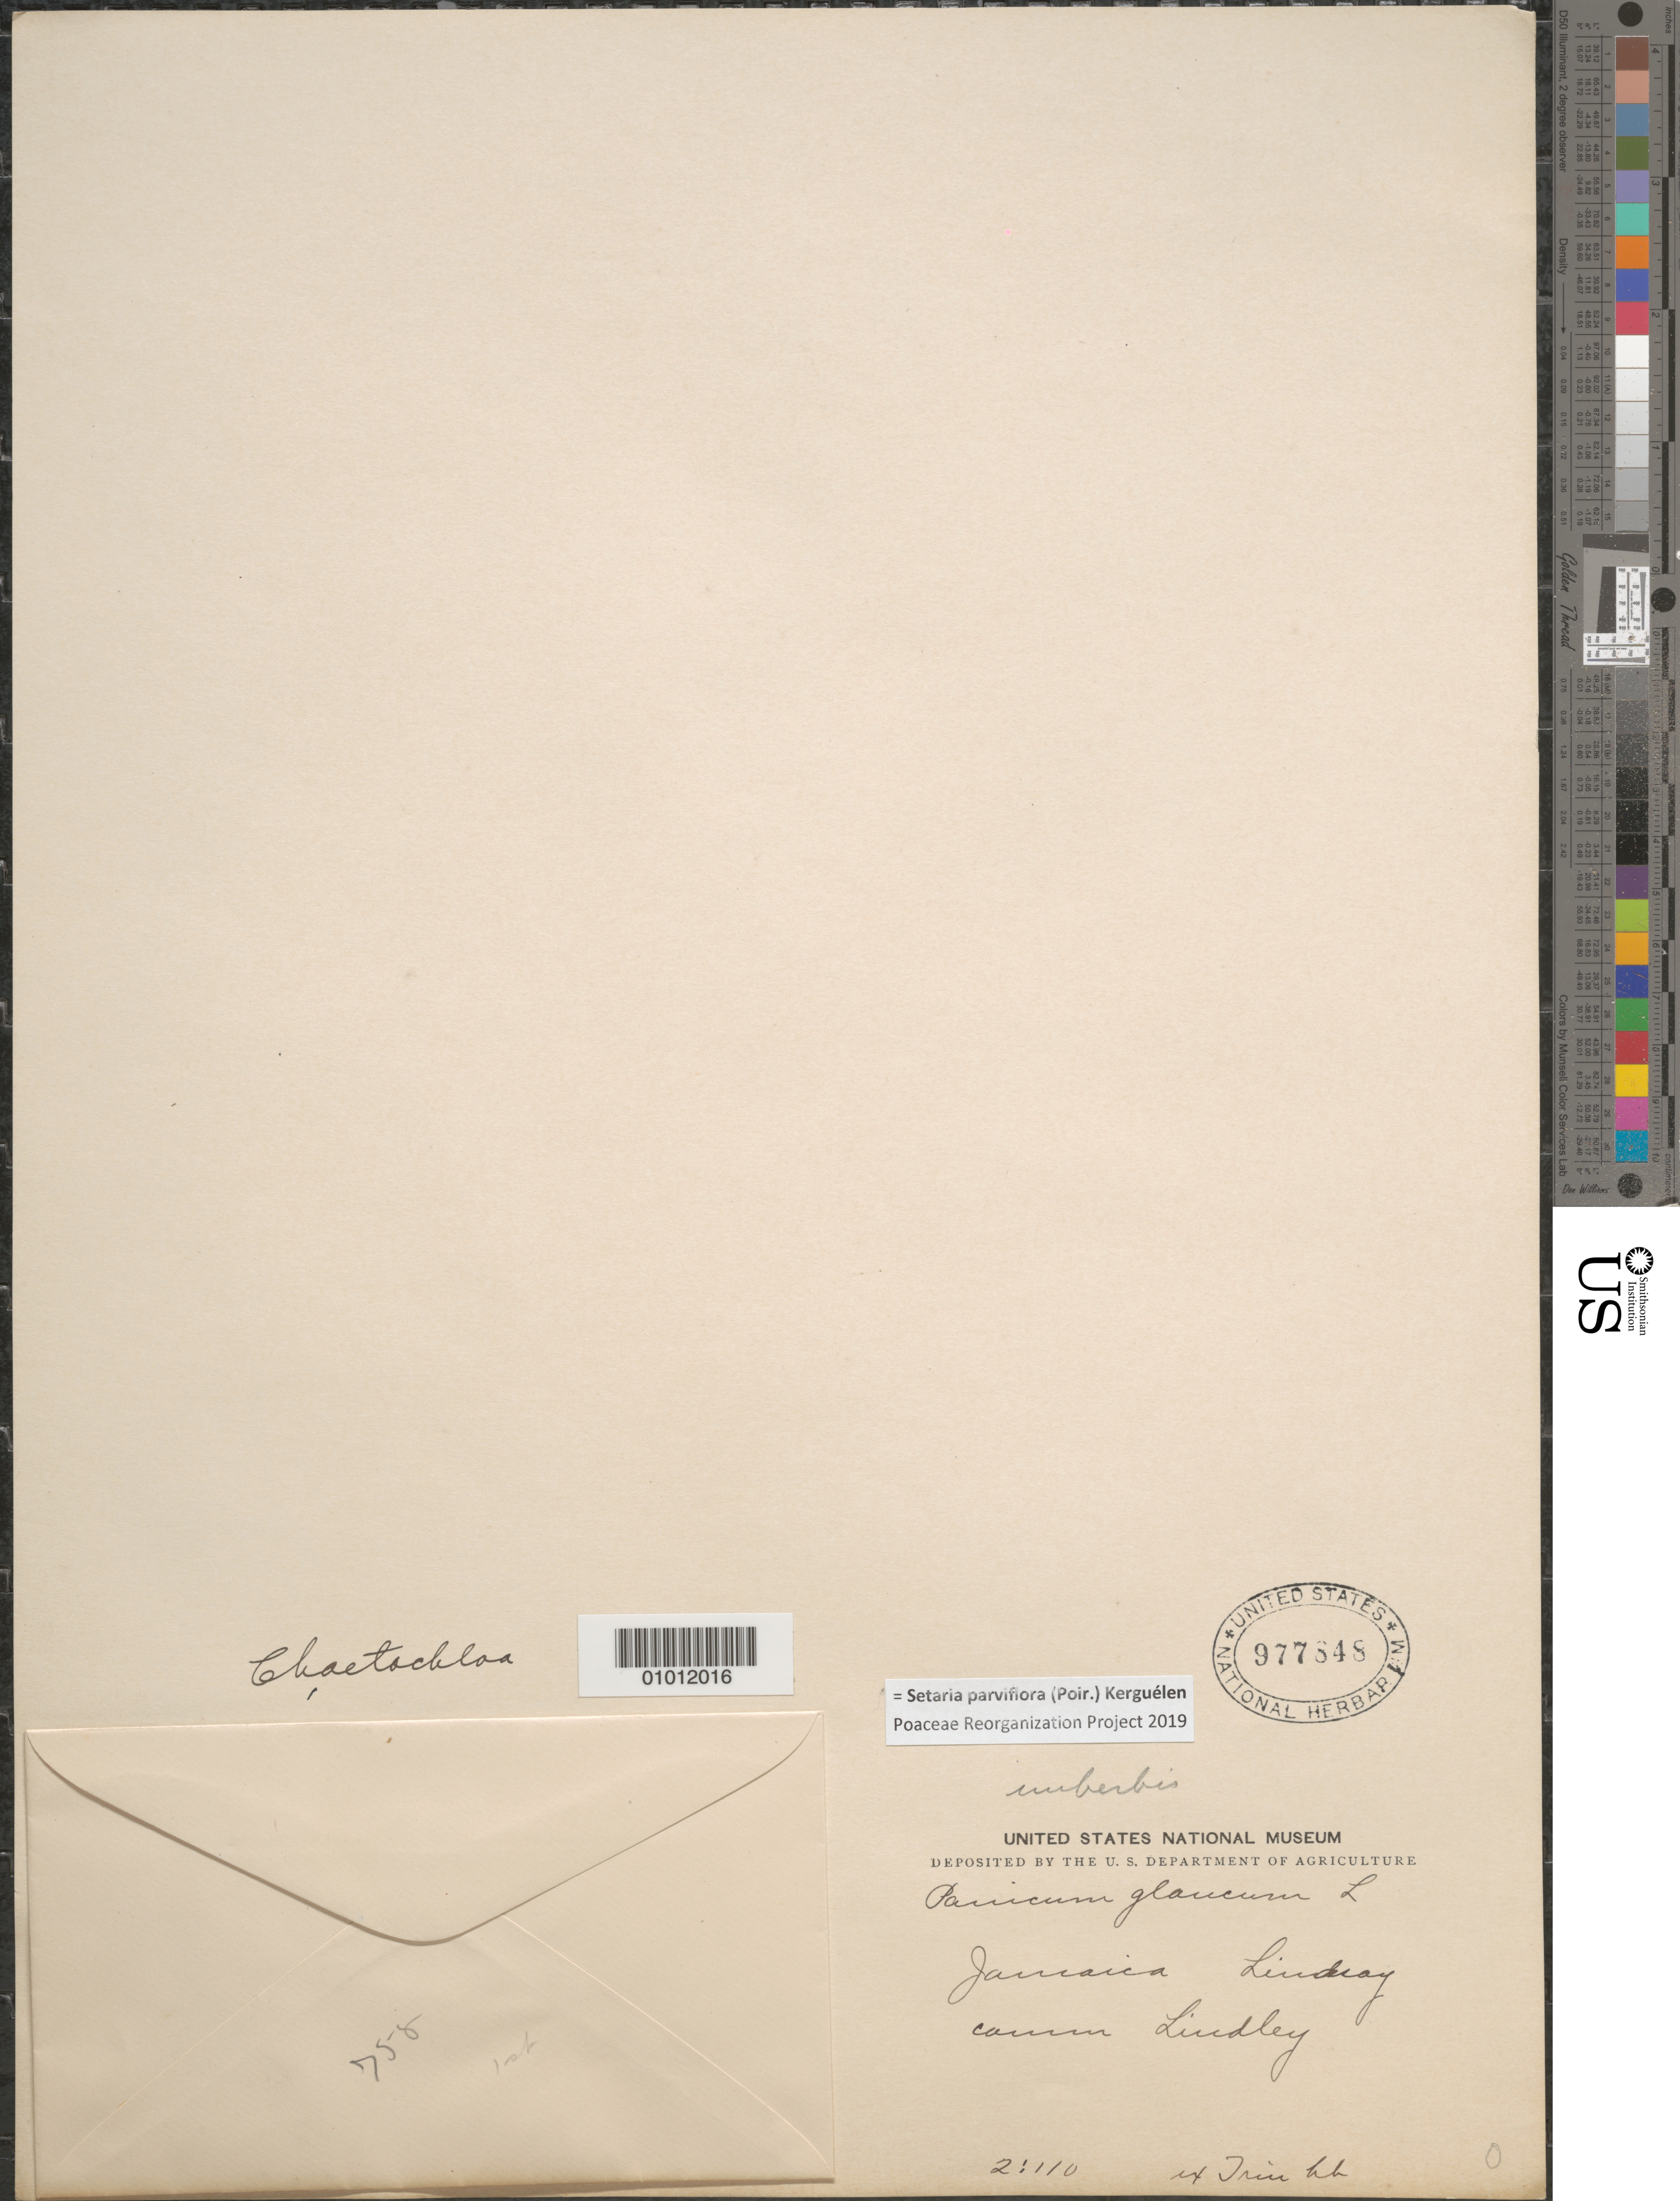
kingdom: Plantae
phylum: Tracheophyta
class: Liliopsida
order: Poales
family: Poaceae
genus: Setaria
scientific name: Setaria parviflora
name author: (Poir.) Kerguélen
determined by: Poaceae Reorganization Project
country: Jamaica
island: Jamaica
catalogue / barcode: US 977848